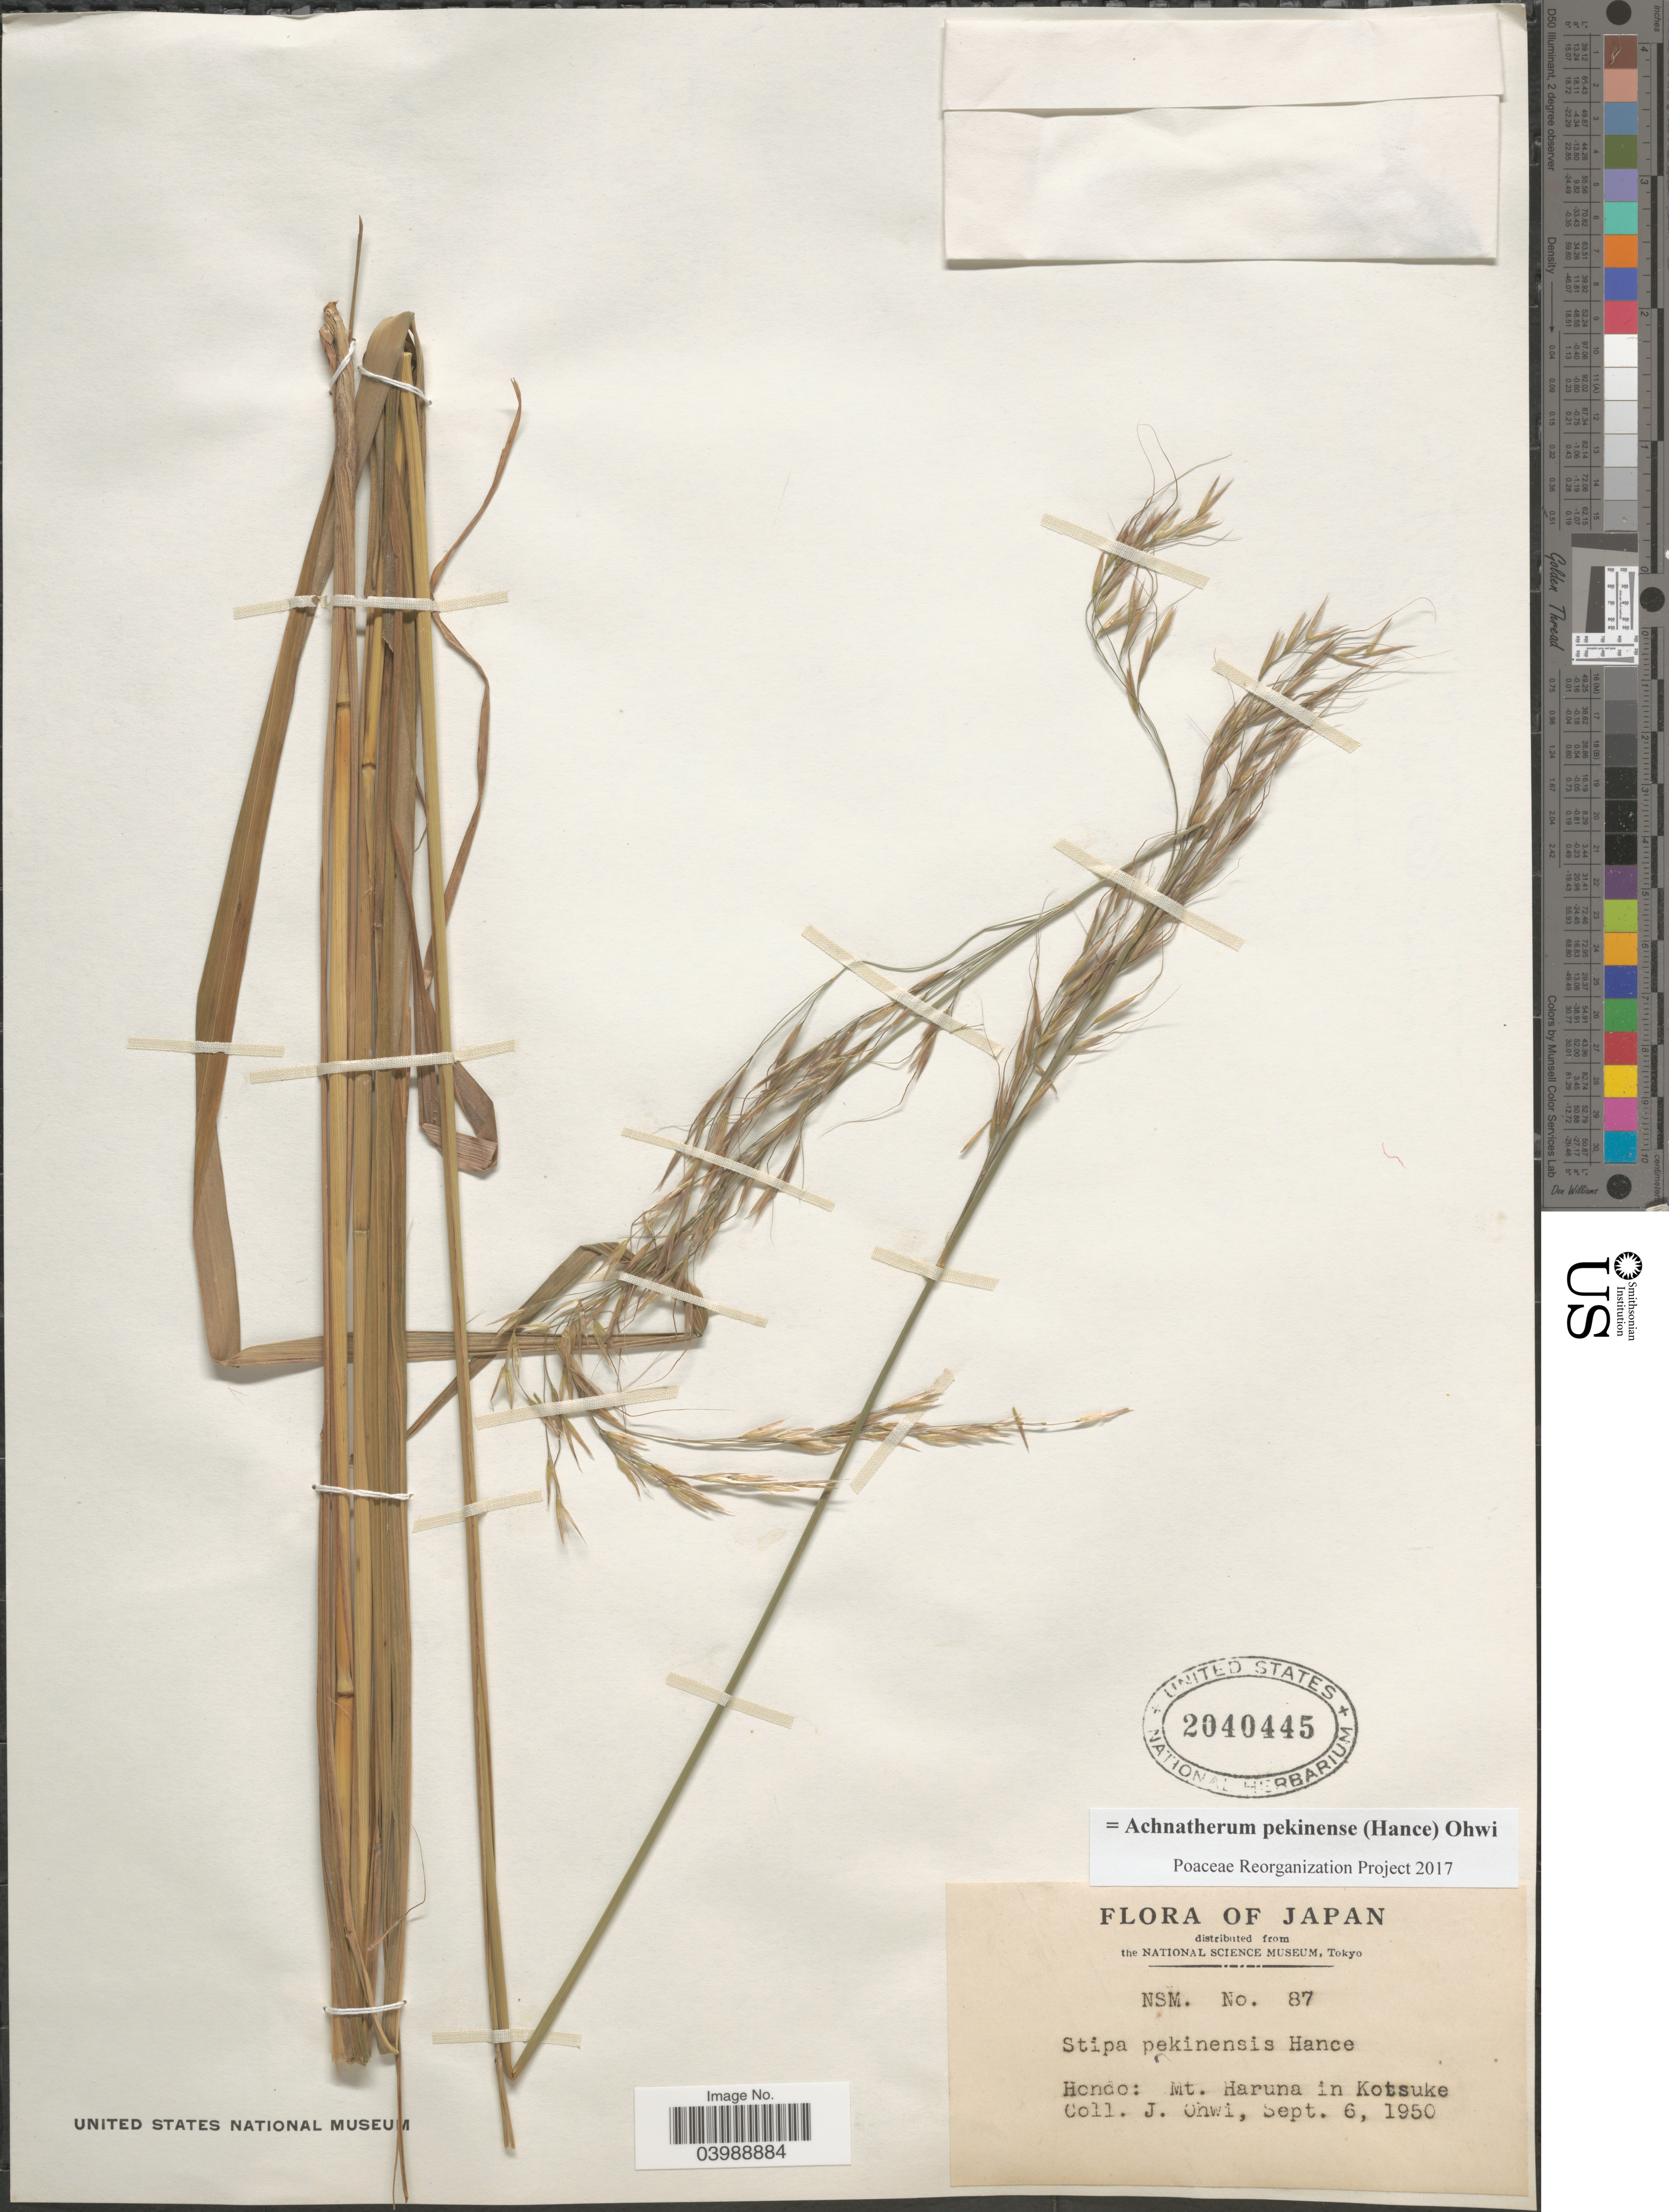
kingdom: Plantae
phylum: Tracheophyta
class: Liliopsida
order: Poales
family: Poaceae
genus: Achnatherum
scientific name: Achnatherum pekinense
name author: (Hance) Ohwi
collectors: J. Ohwi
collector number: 87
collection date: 1950-09-06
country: Japan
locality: Hondo: Mt. Haruna in Kotsuke.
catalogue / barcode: US 2040445